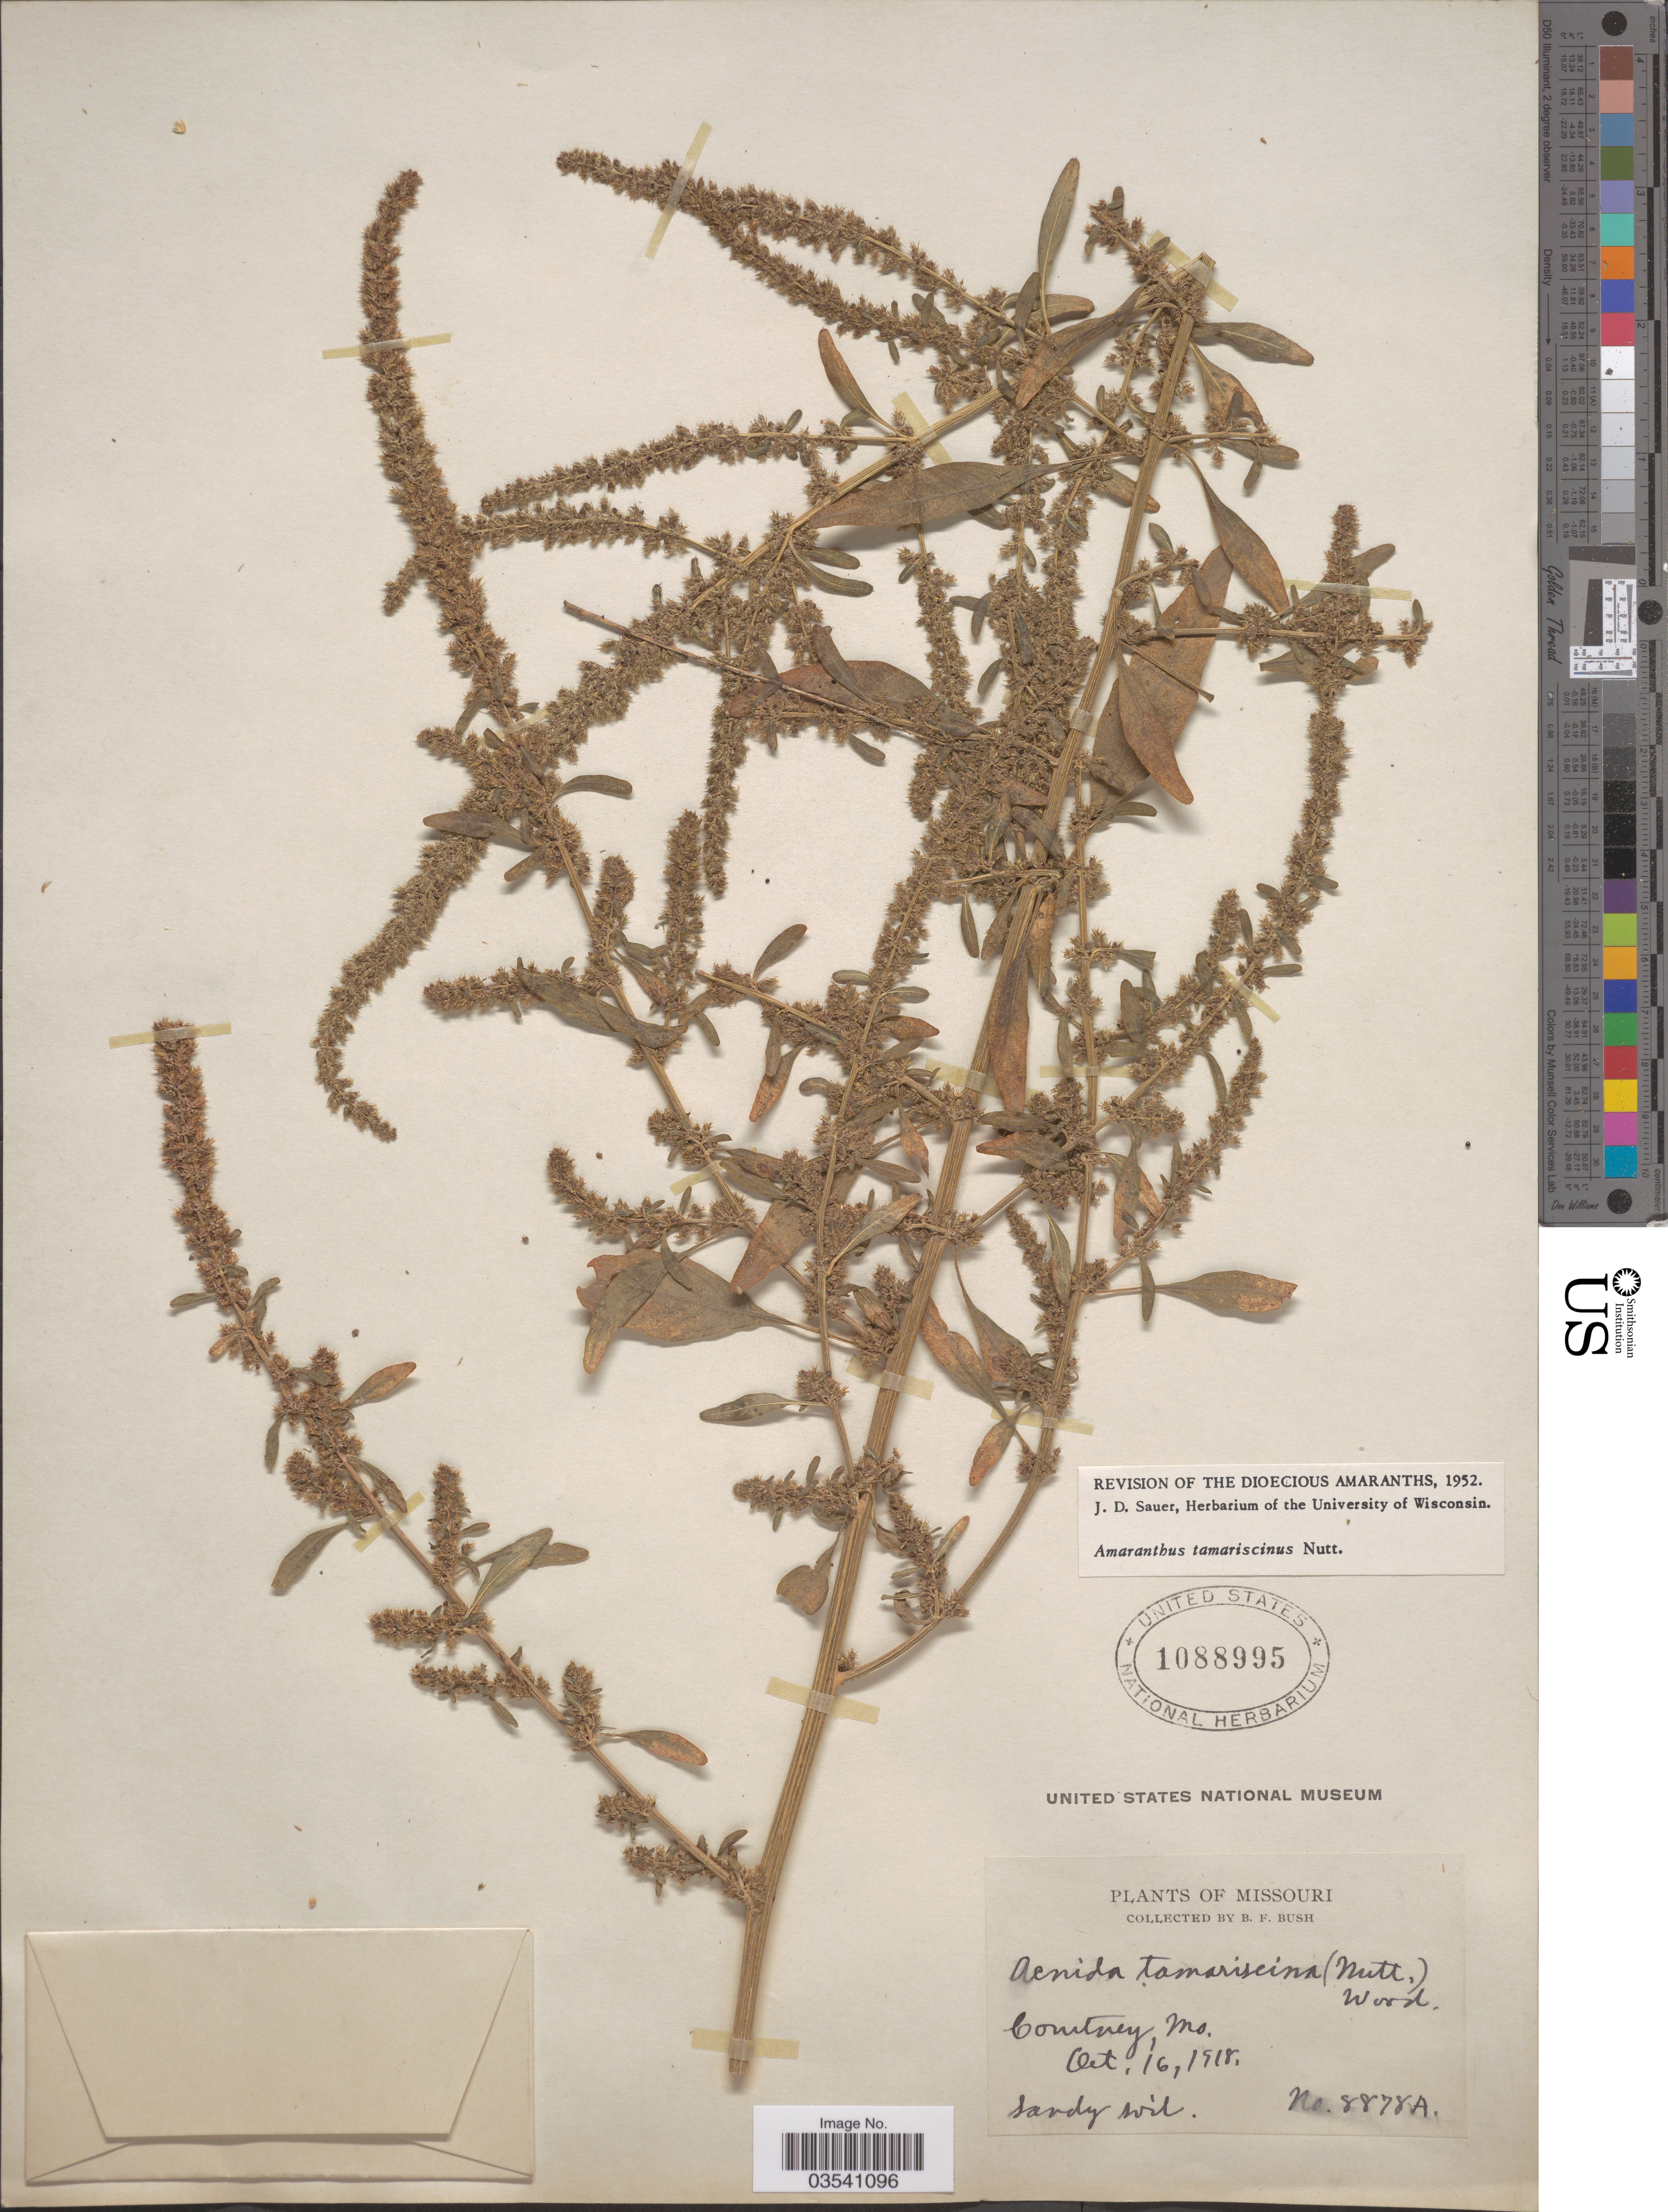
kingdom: Plantae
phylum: Tracheophyta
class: Magnoliopsida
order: Caryophyllales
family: Amaranthaceae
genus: Amaranthus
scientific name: Amaranthus tamariscinus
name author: Nutt.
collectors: B. F. Bush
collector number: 8878A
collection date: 1918-10-16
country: United States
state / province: Missouri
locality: Courtney.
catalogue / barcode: US 1088995